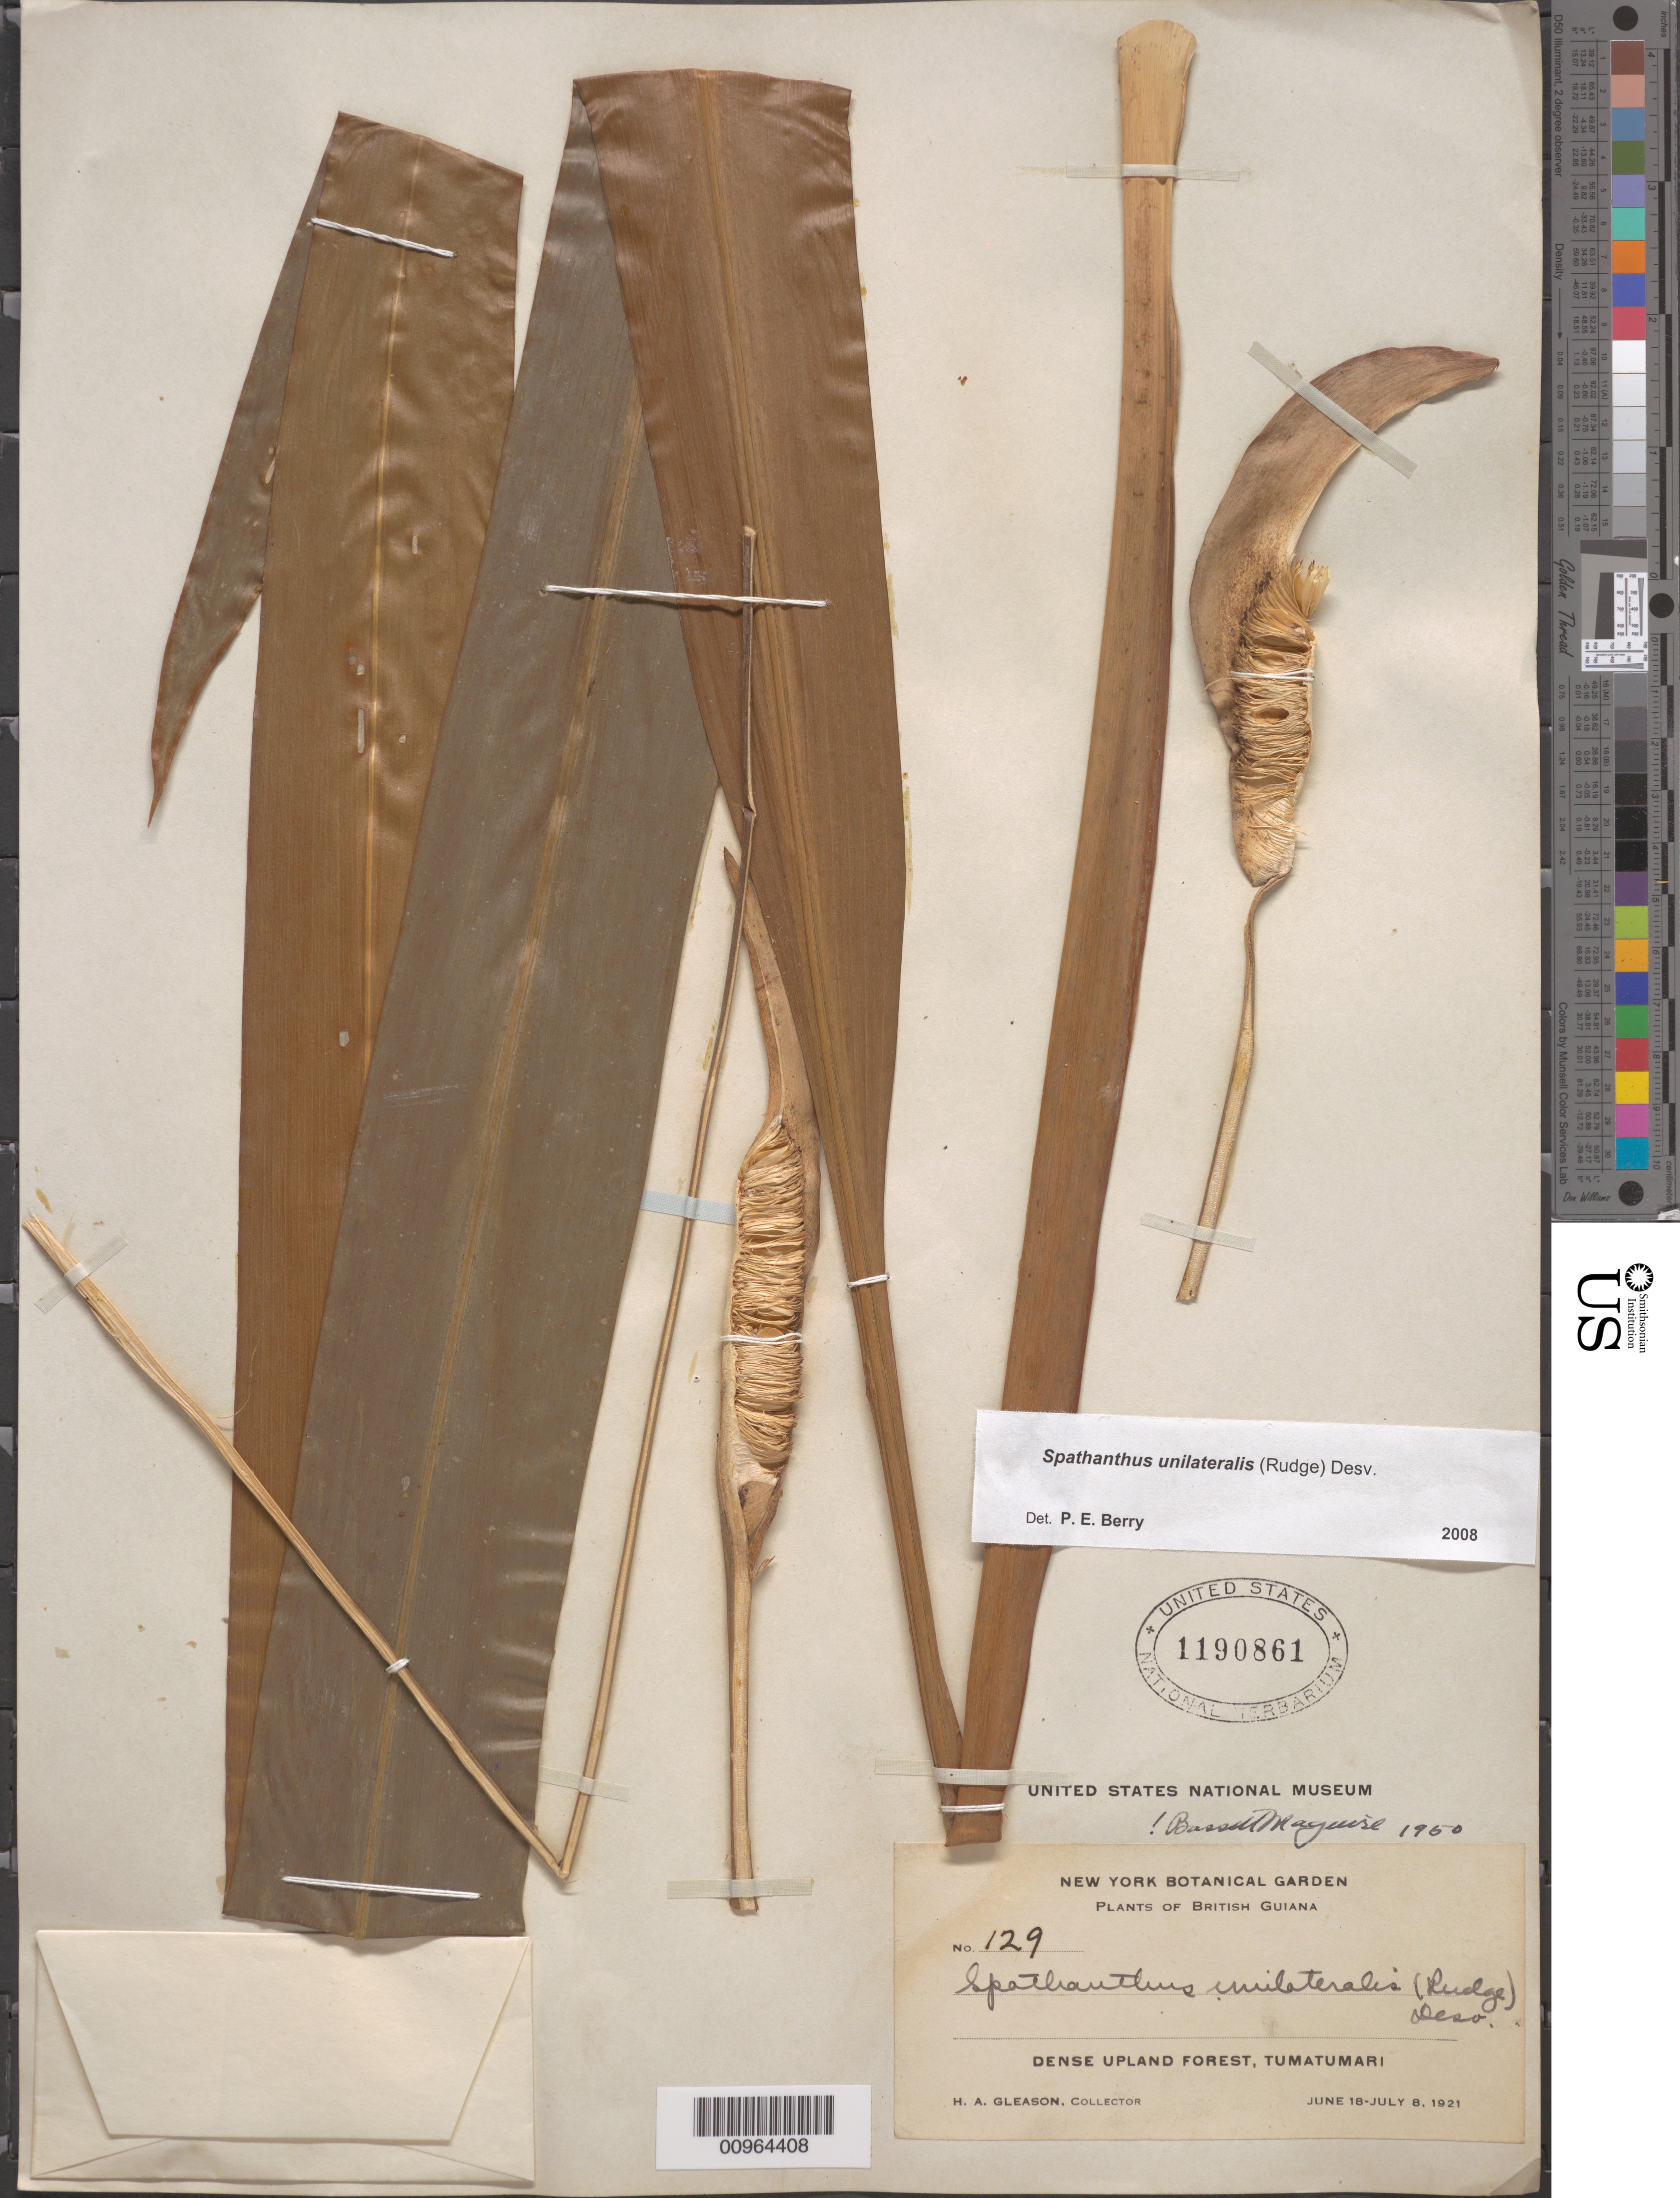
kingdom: Plantae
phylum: Tracheophyta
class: Liliopsida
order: Poales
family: Rapateaceae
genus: Spathanthus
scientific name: Spathanthus unilateralis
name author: (Rudge) Desv.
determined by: Berry, P. E., (WIS), University of Wisconsin - Madison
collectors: H. A. Gleason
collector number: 129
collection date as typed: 18-Jun-21 to 8-Jul-21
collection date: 1921-06-18/1921-07-08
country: Guyana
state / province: Potaro-Siparuni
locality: Tumatumari Village, Potaro R.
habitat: Dense upland forest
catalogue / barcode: US 1190861